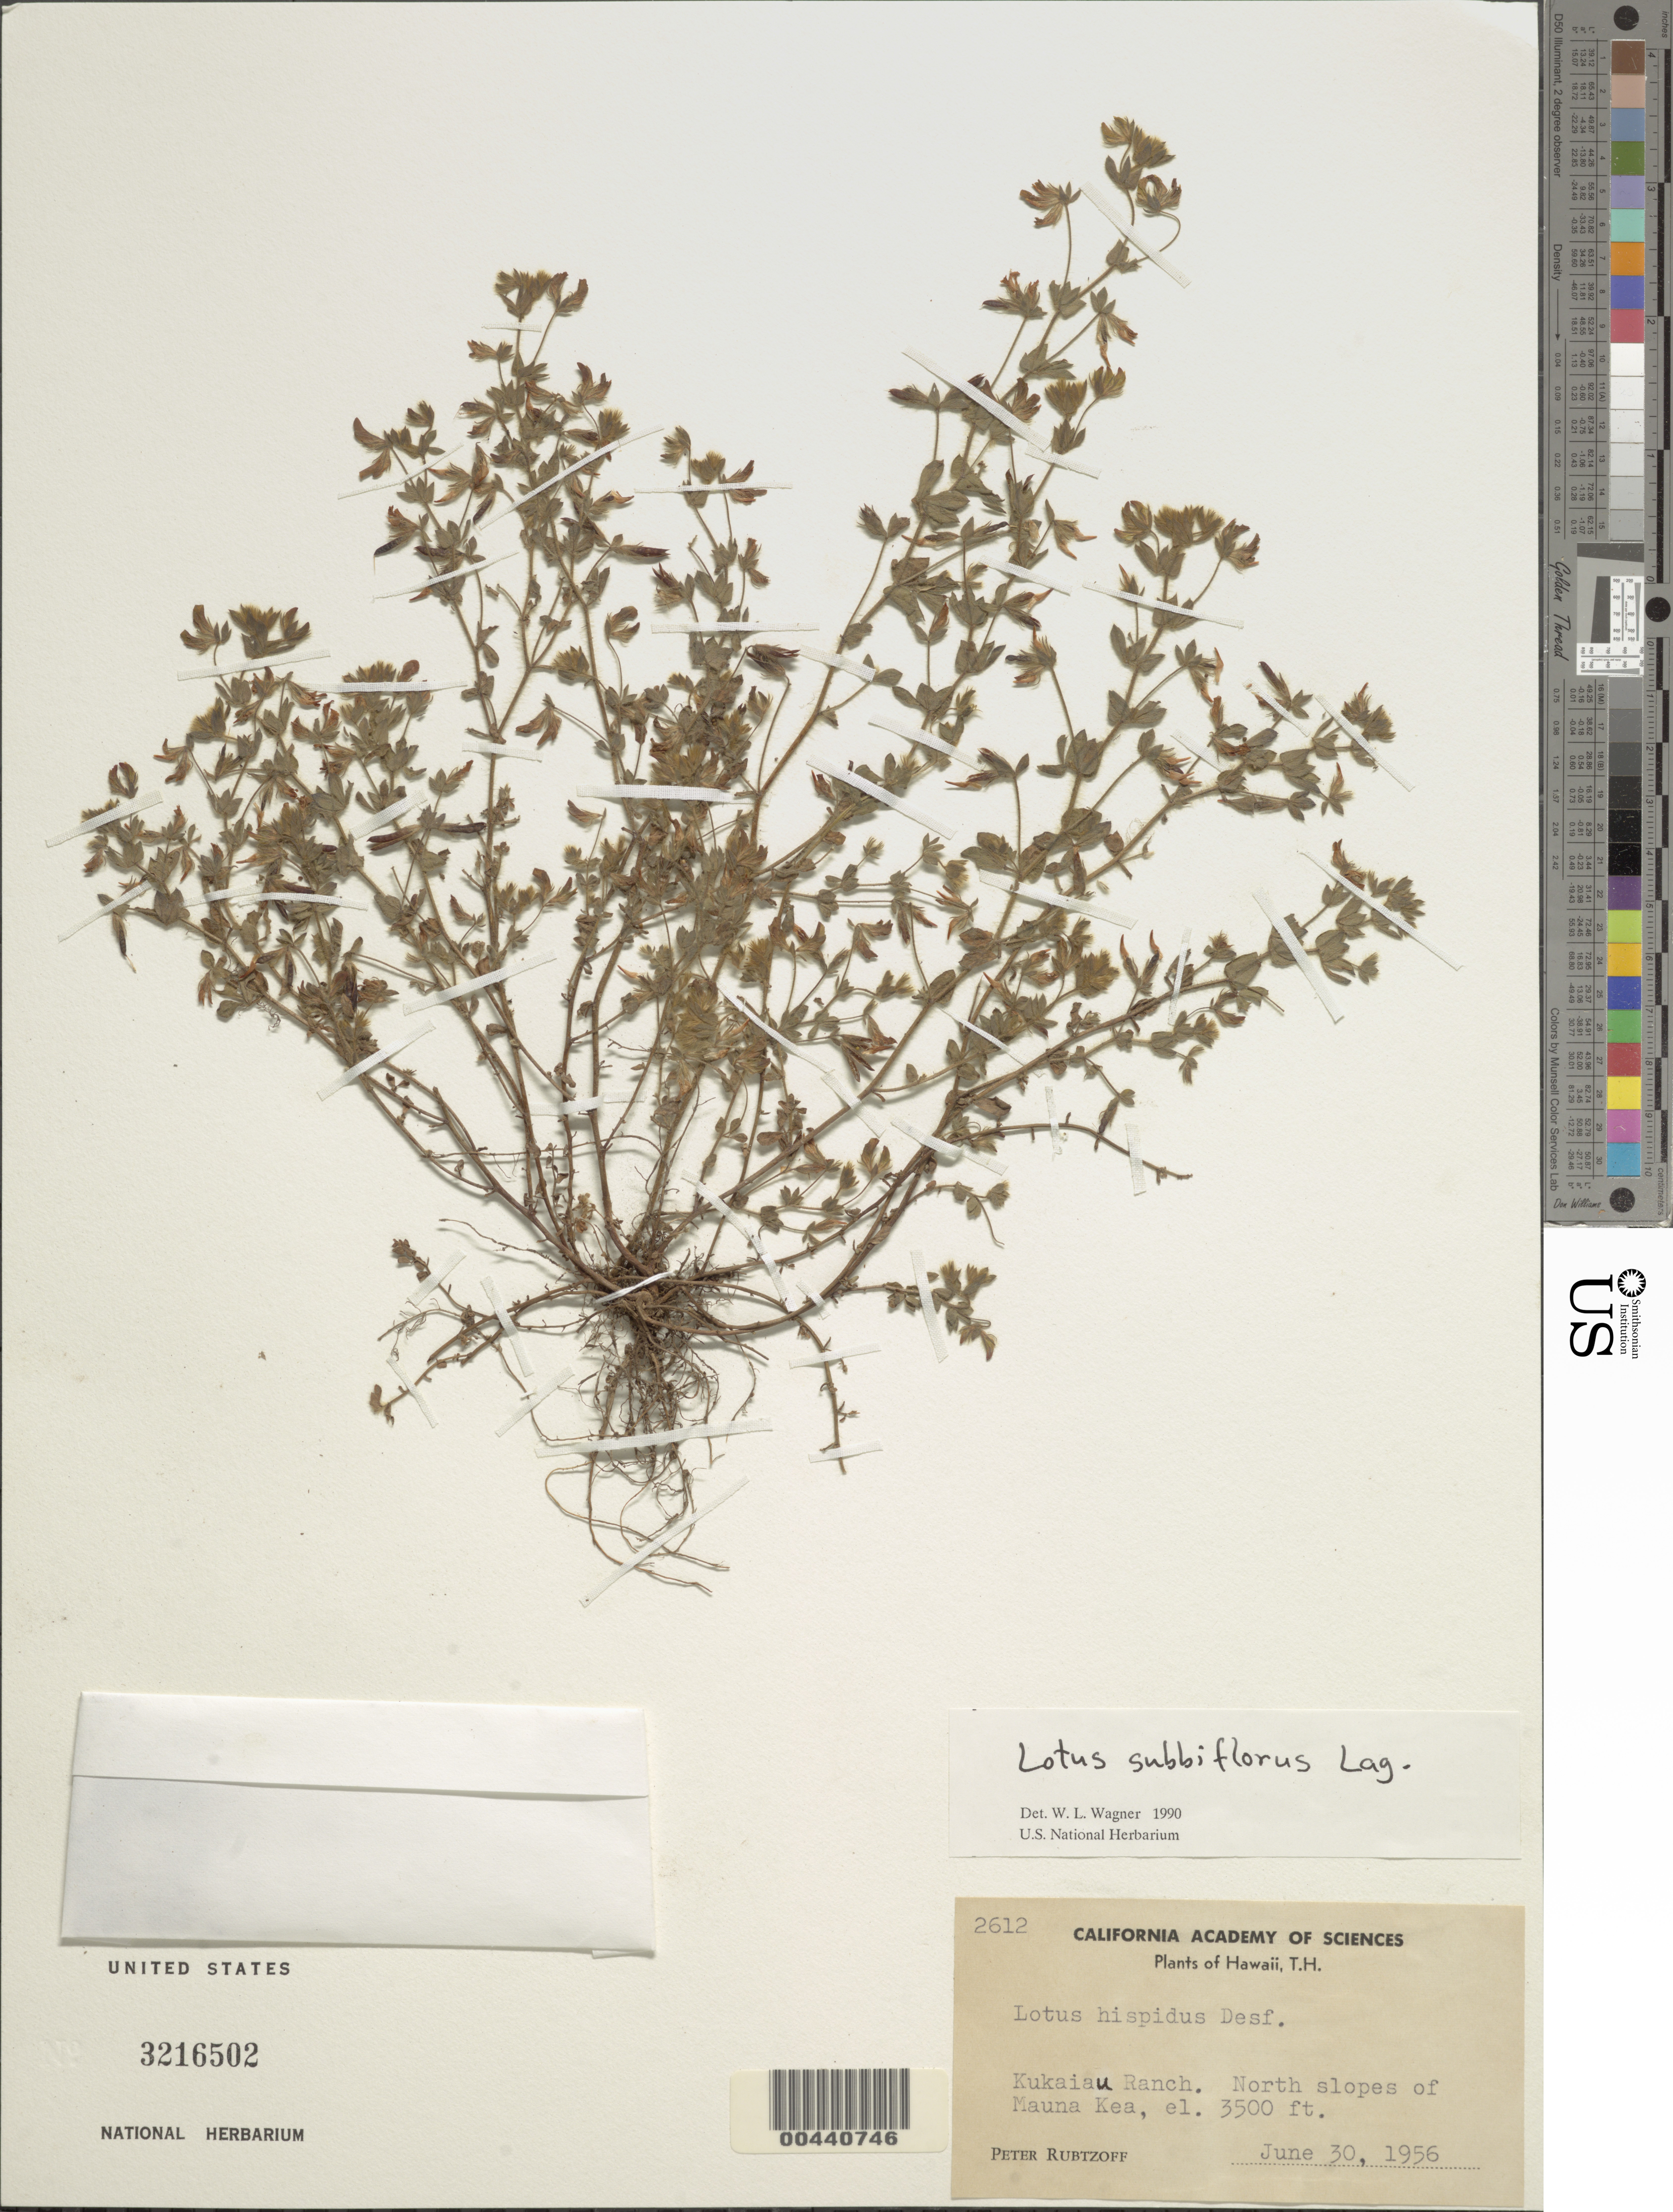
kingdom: Plantae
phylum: Tracheophyta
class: Magnoliopsida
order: Fabales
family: Fabaceae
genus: Lotus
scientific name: Lotus subbiflorus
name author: Lag.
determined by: Wagner, W. L., (BOT), Smithsonian Institution - National Museum of Natural History (UNITED STATES)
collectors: P. Rubtzoff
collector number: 2612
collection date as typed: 30 Jun 1956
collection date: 1956-06-30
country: United States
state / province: Hawaii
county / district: Hawaii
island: Hawaii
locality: Kukaiau Ranch, N slopes of Mauna Kea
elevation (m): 1067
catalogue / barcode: US 3216502